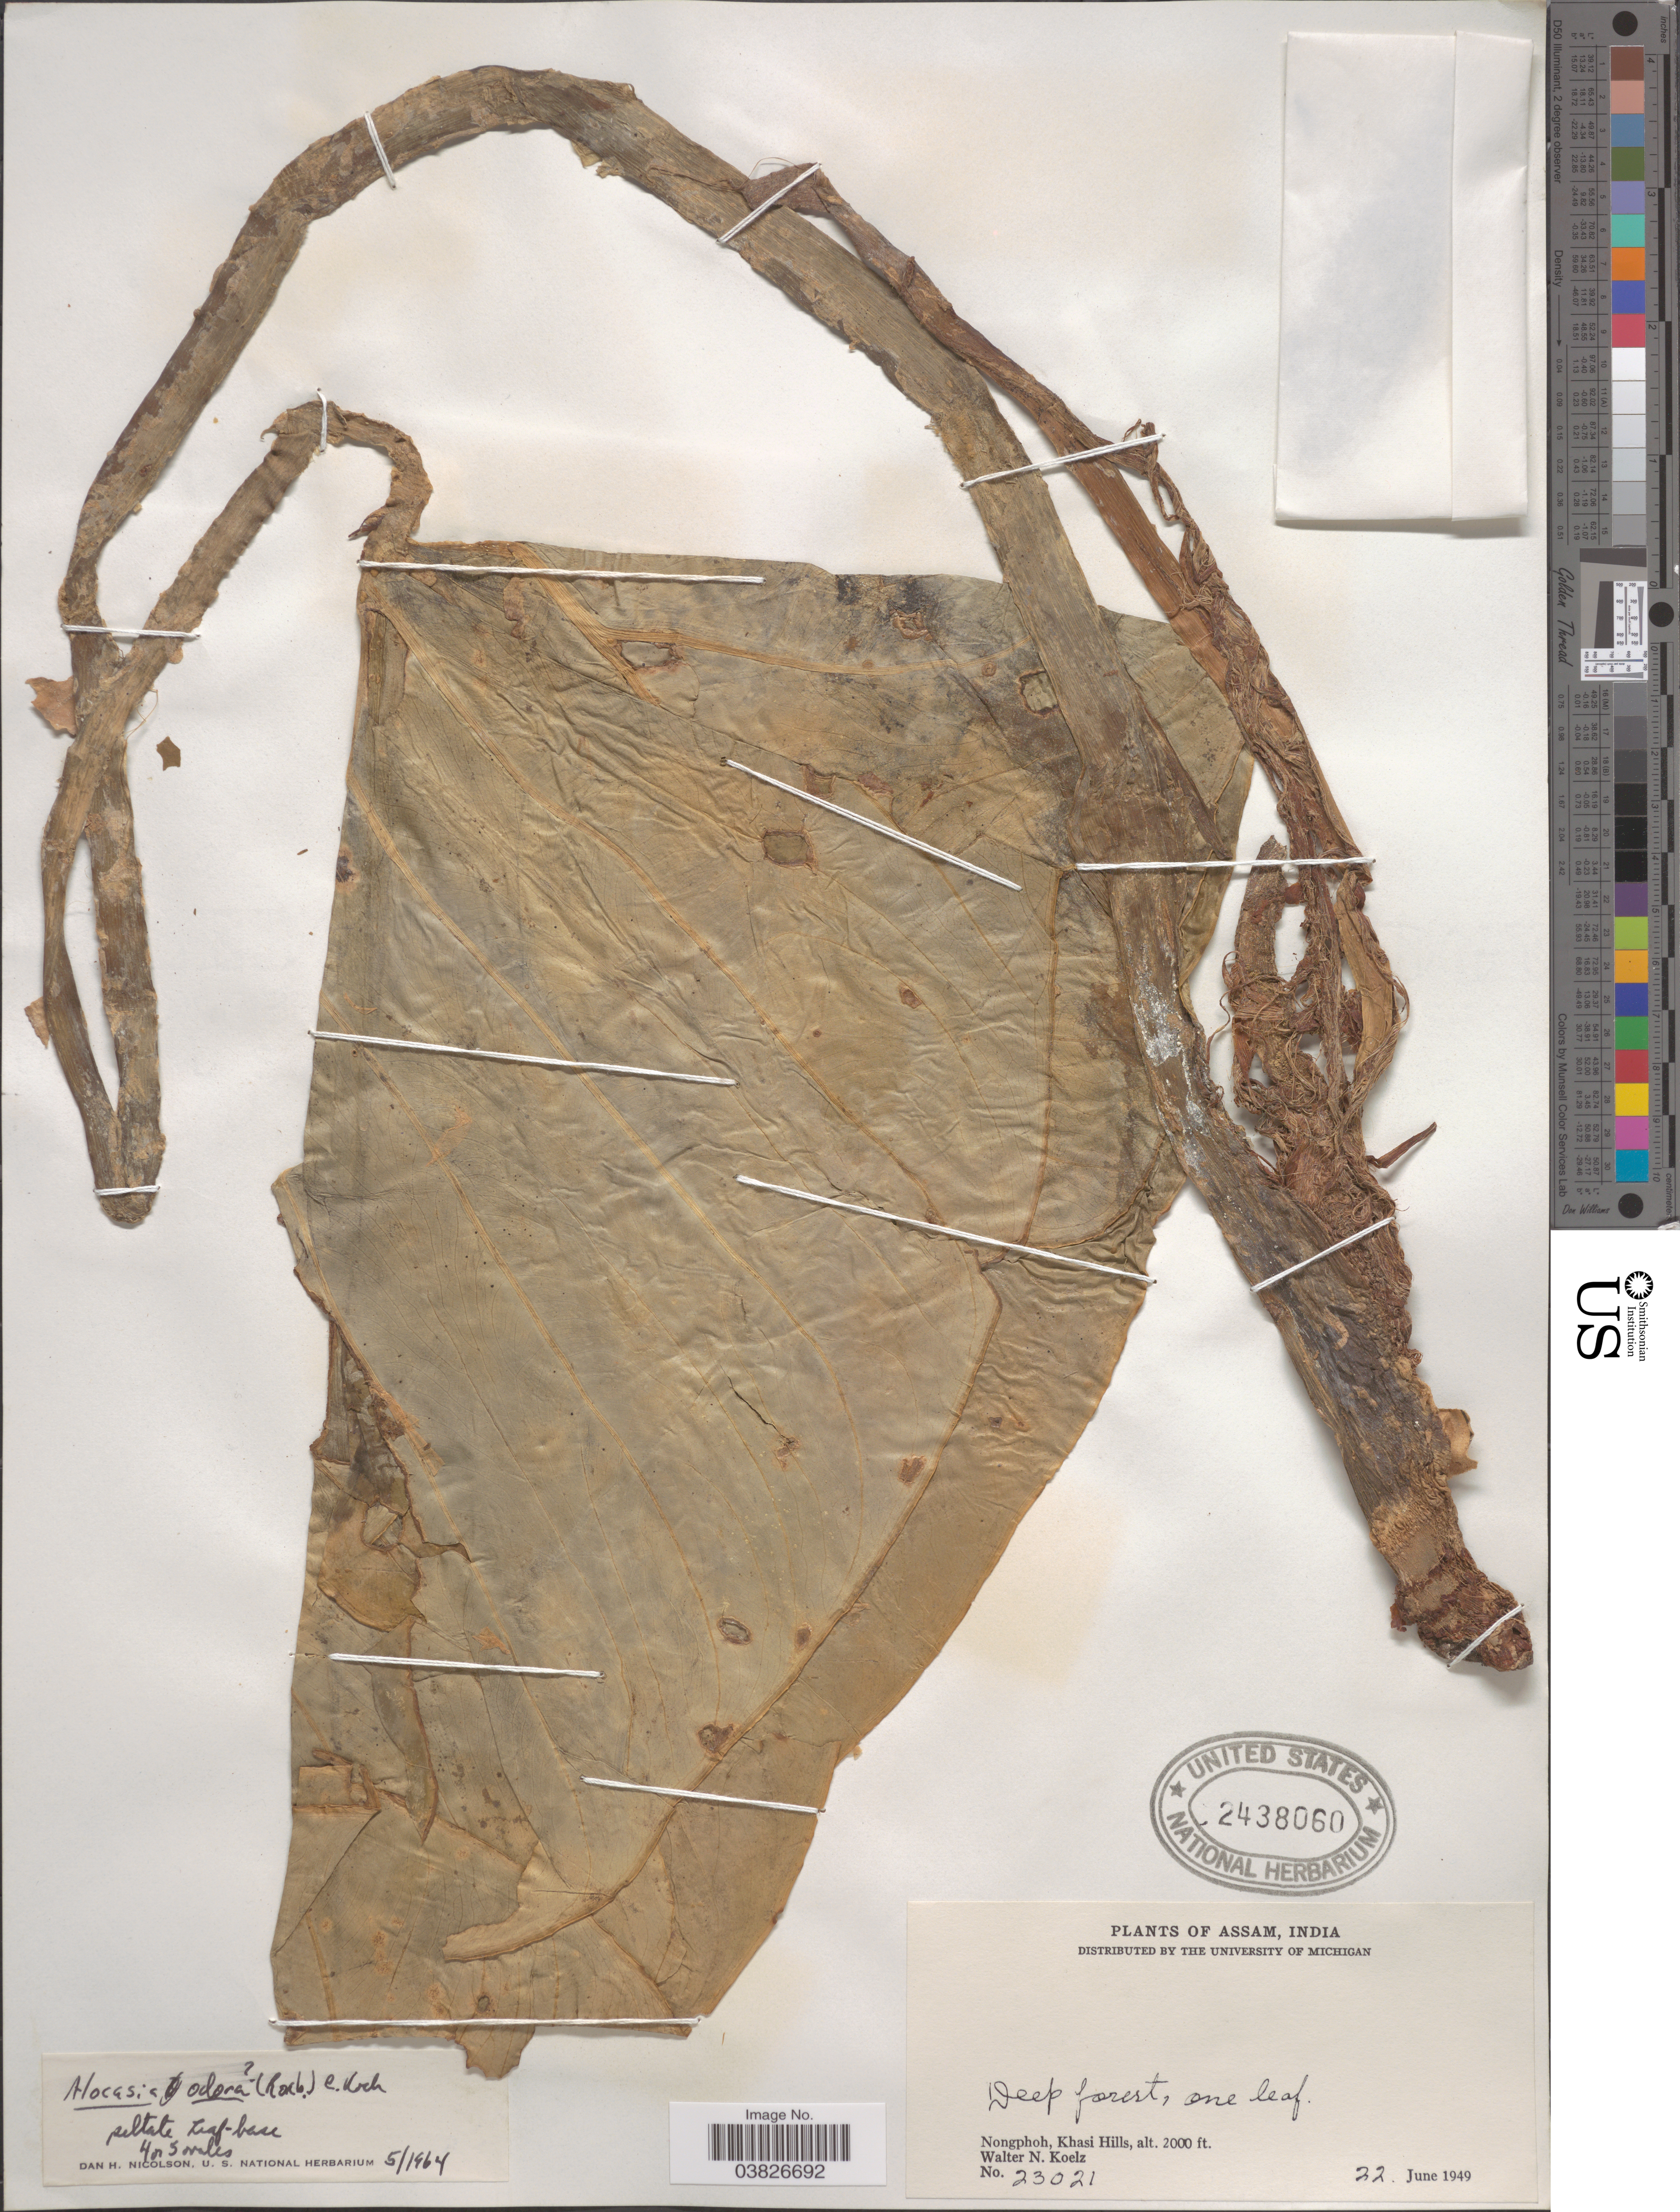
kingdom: Plantae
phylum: Tracheophyta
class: Liliopsida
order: Alismatales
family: Araceae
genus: Alocasia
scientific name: Alocasia odora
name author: (Roxb. ex Lodd. et al.) Spach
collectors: W. N. Koelz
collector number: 23021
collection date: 1949-06-22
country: India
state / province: Meghalaya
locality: Nongphoh, Khasi Hills.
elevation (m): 610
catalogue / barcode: US 2438060